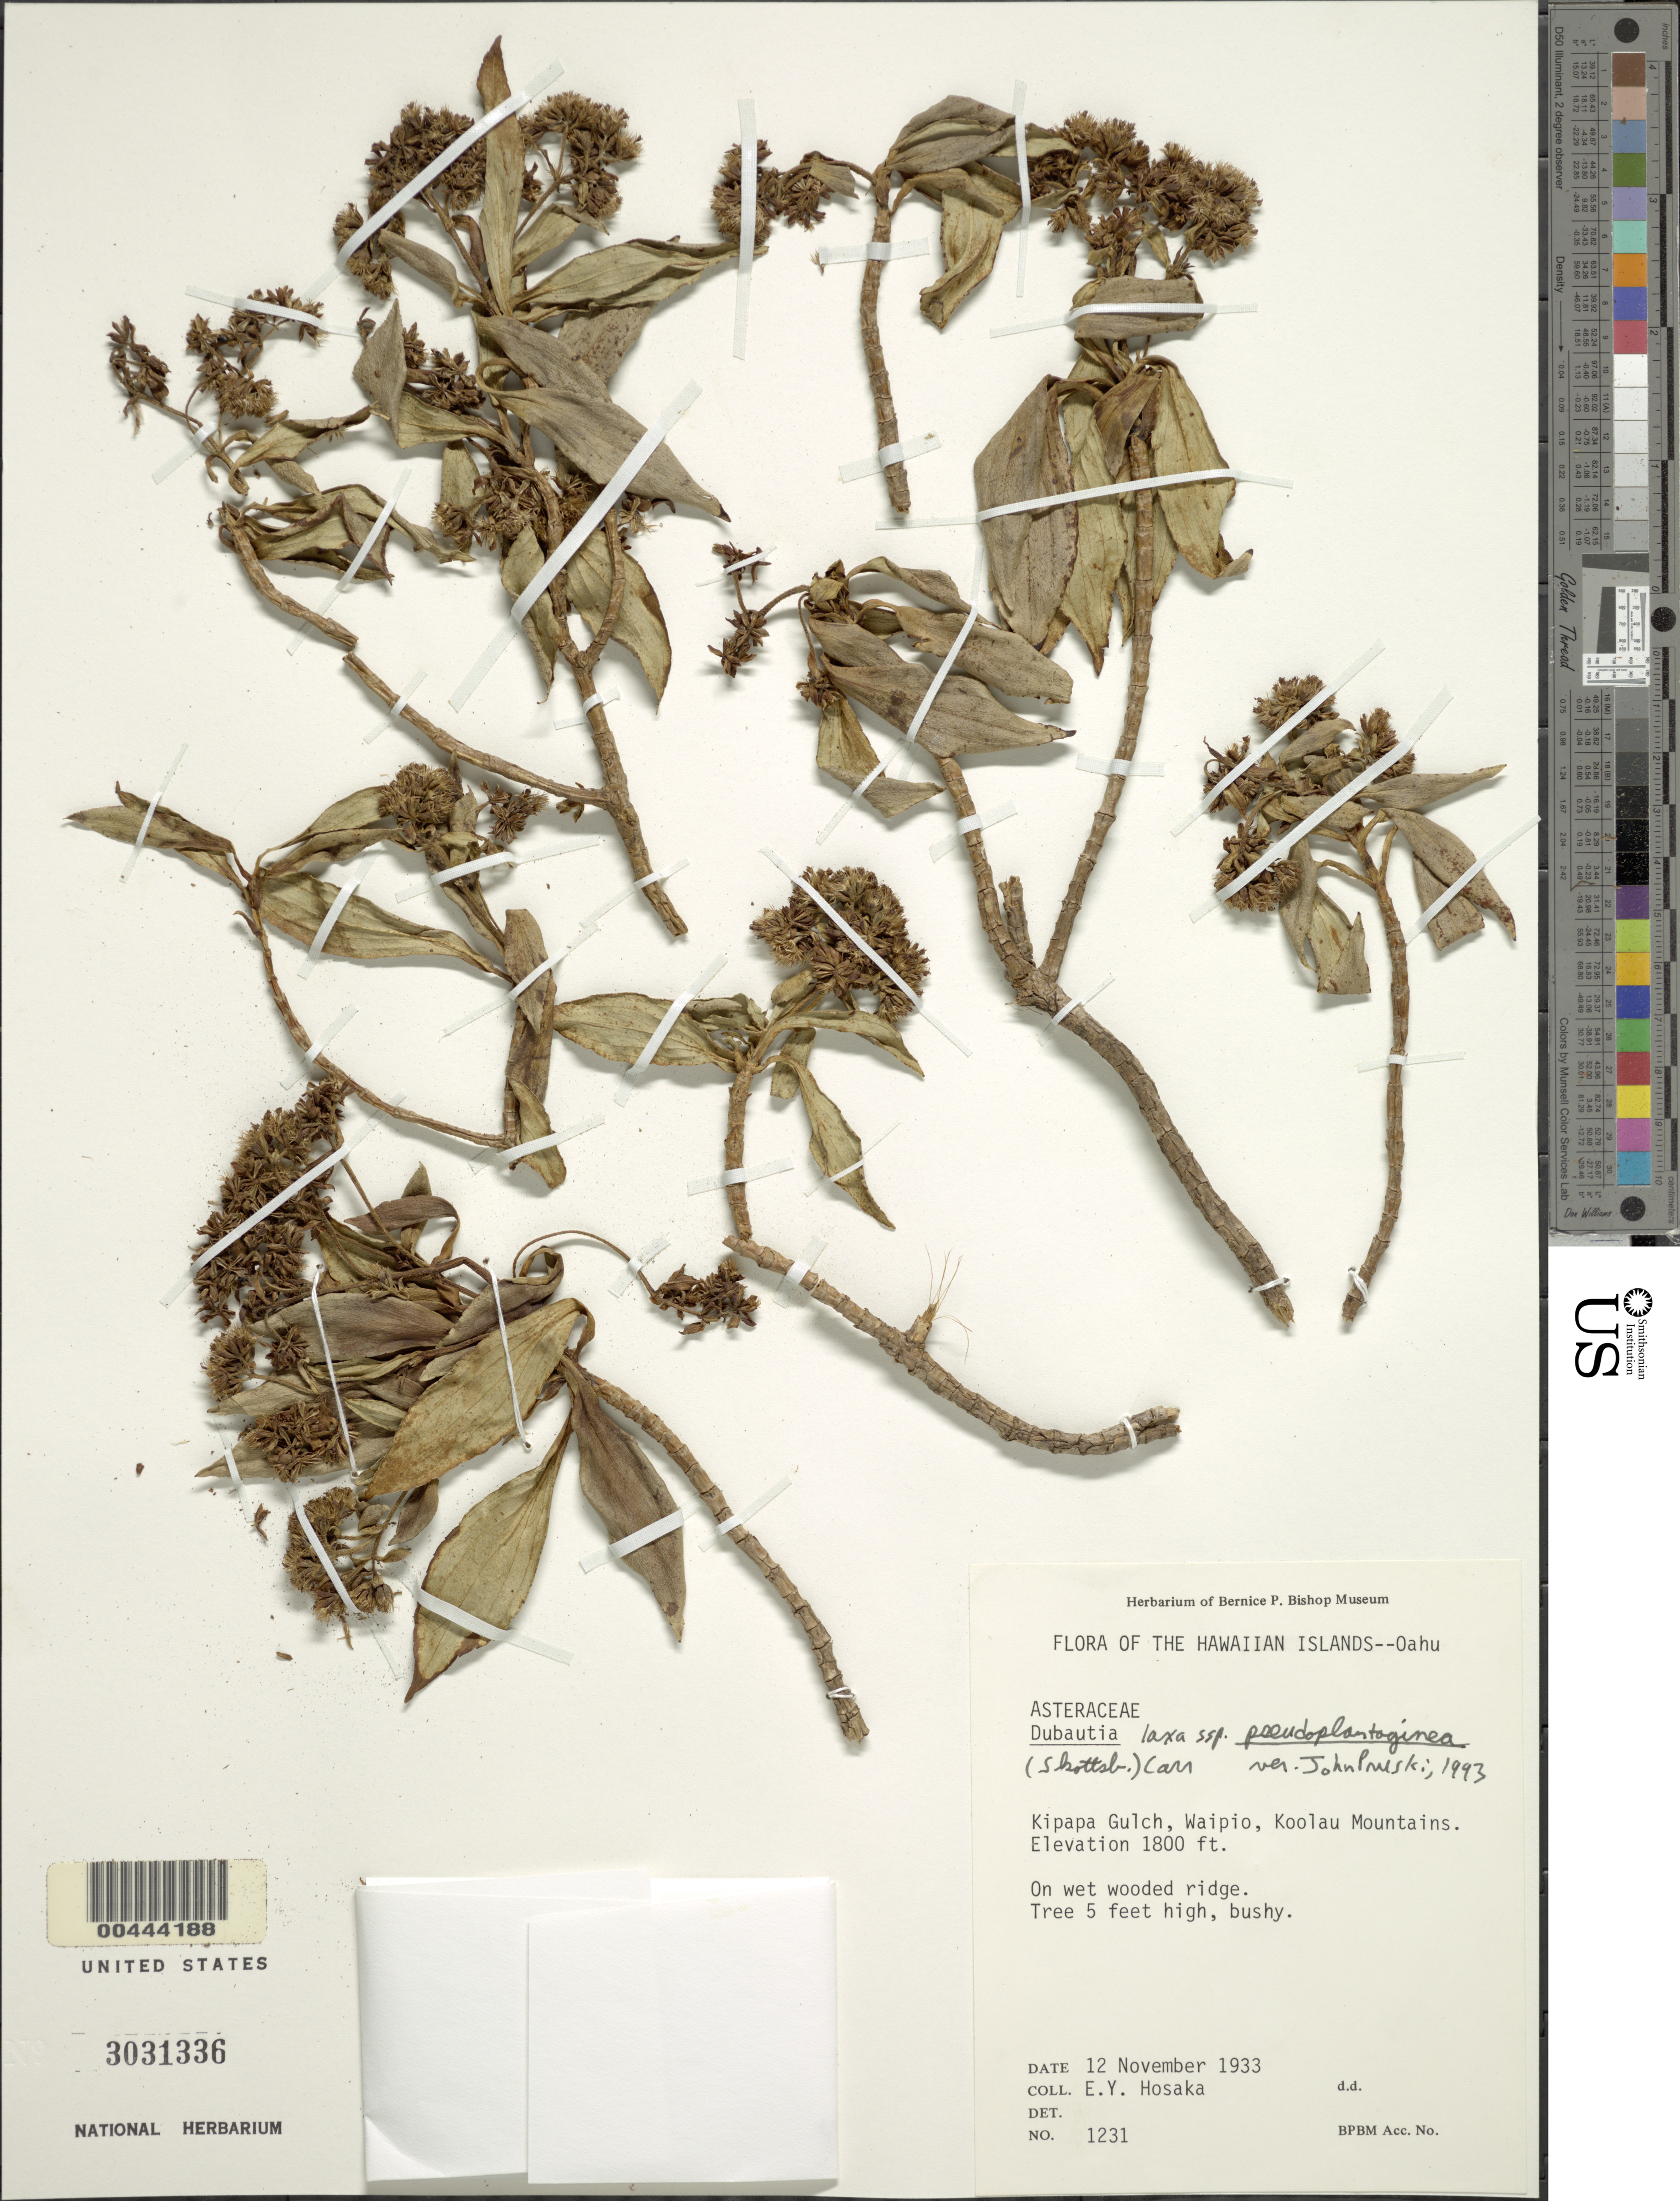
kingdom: Plantae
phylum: Tracheophyta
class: Magnoliopsida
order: Asterales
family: Asteraceae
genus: Dubautia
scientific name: Dubautia laxa subsp. pseudoplantaginea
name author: (Skottsb.) G.D. Carr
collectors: E. Y. Hosaka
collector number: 1231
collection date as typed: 12 Nov 1933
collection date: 1933-11-12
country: United States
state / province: Hawaii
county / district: Honolulu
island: Oahu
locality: Kipapa Gulch, Waipio, Koolau Mountains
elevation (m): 549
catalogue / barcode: US 3031336